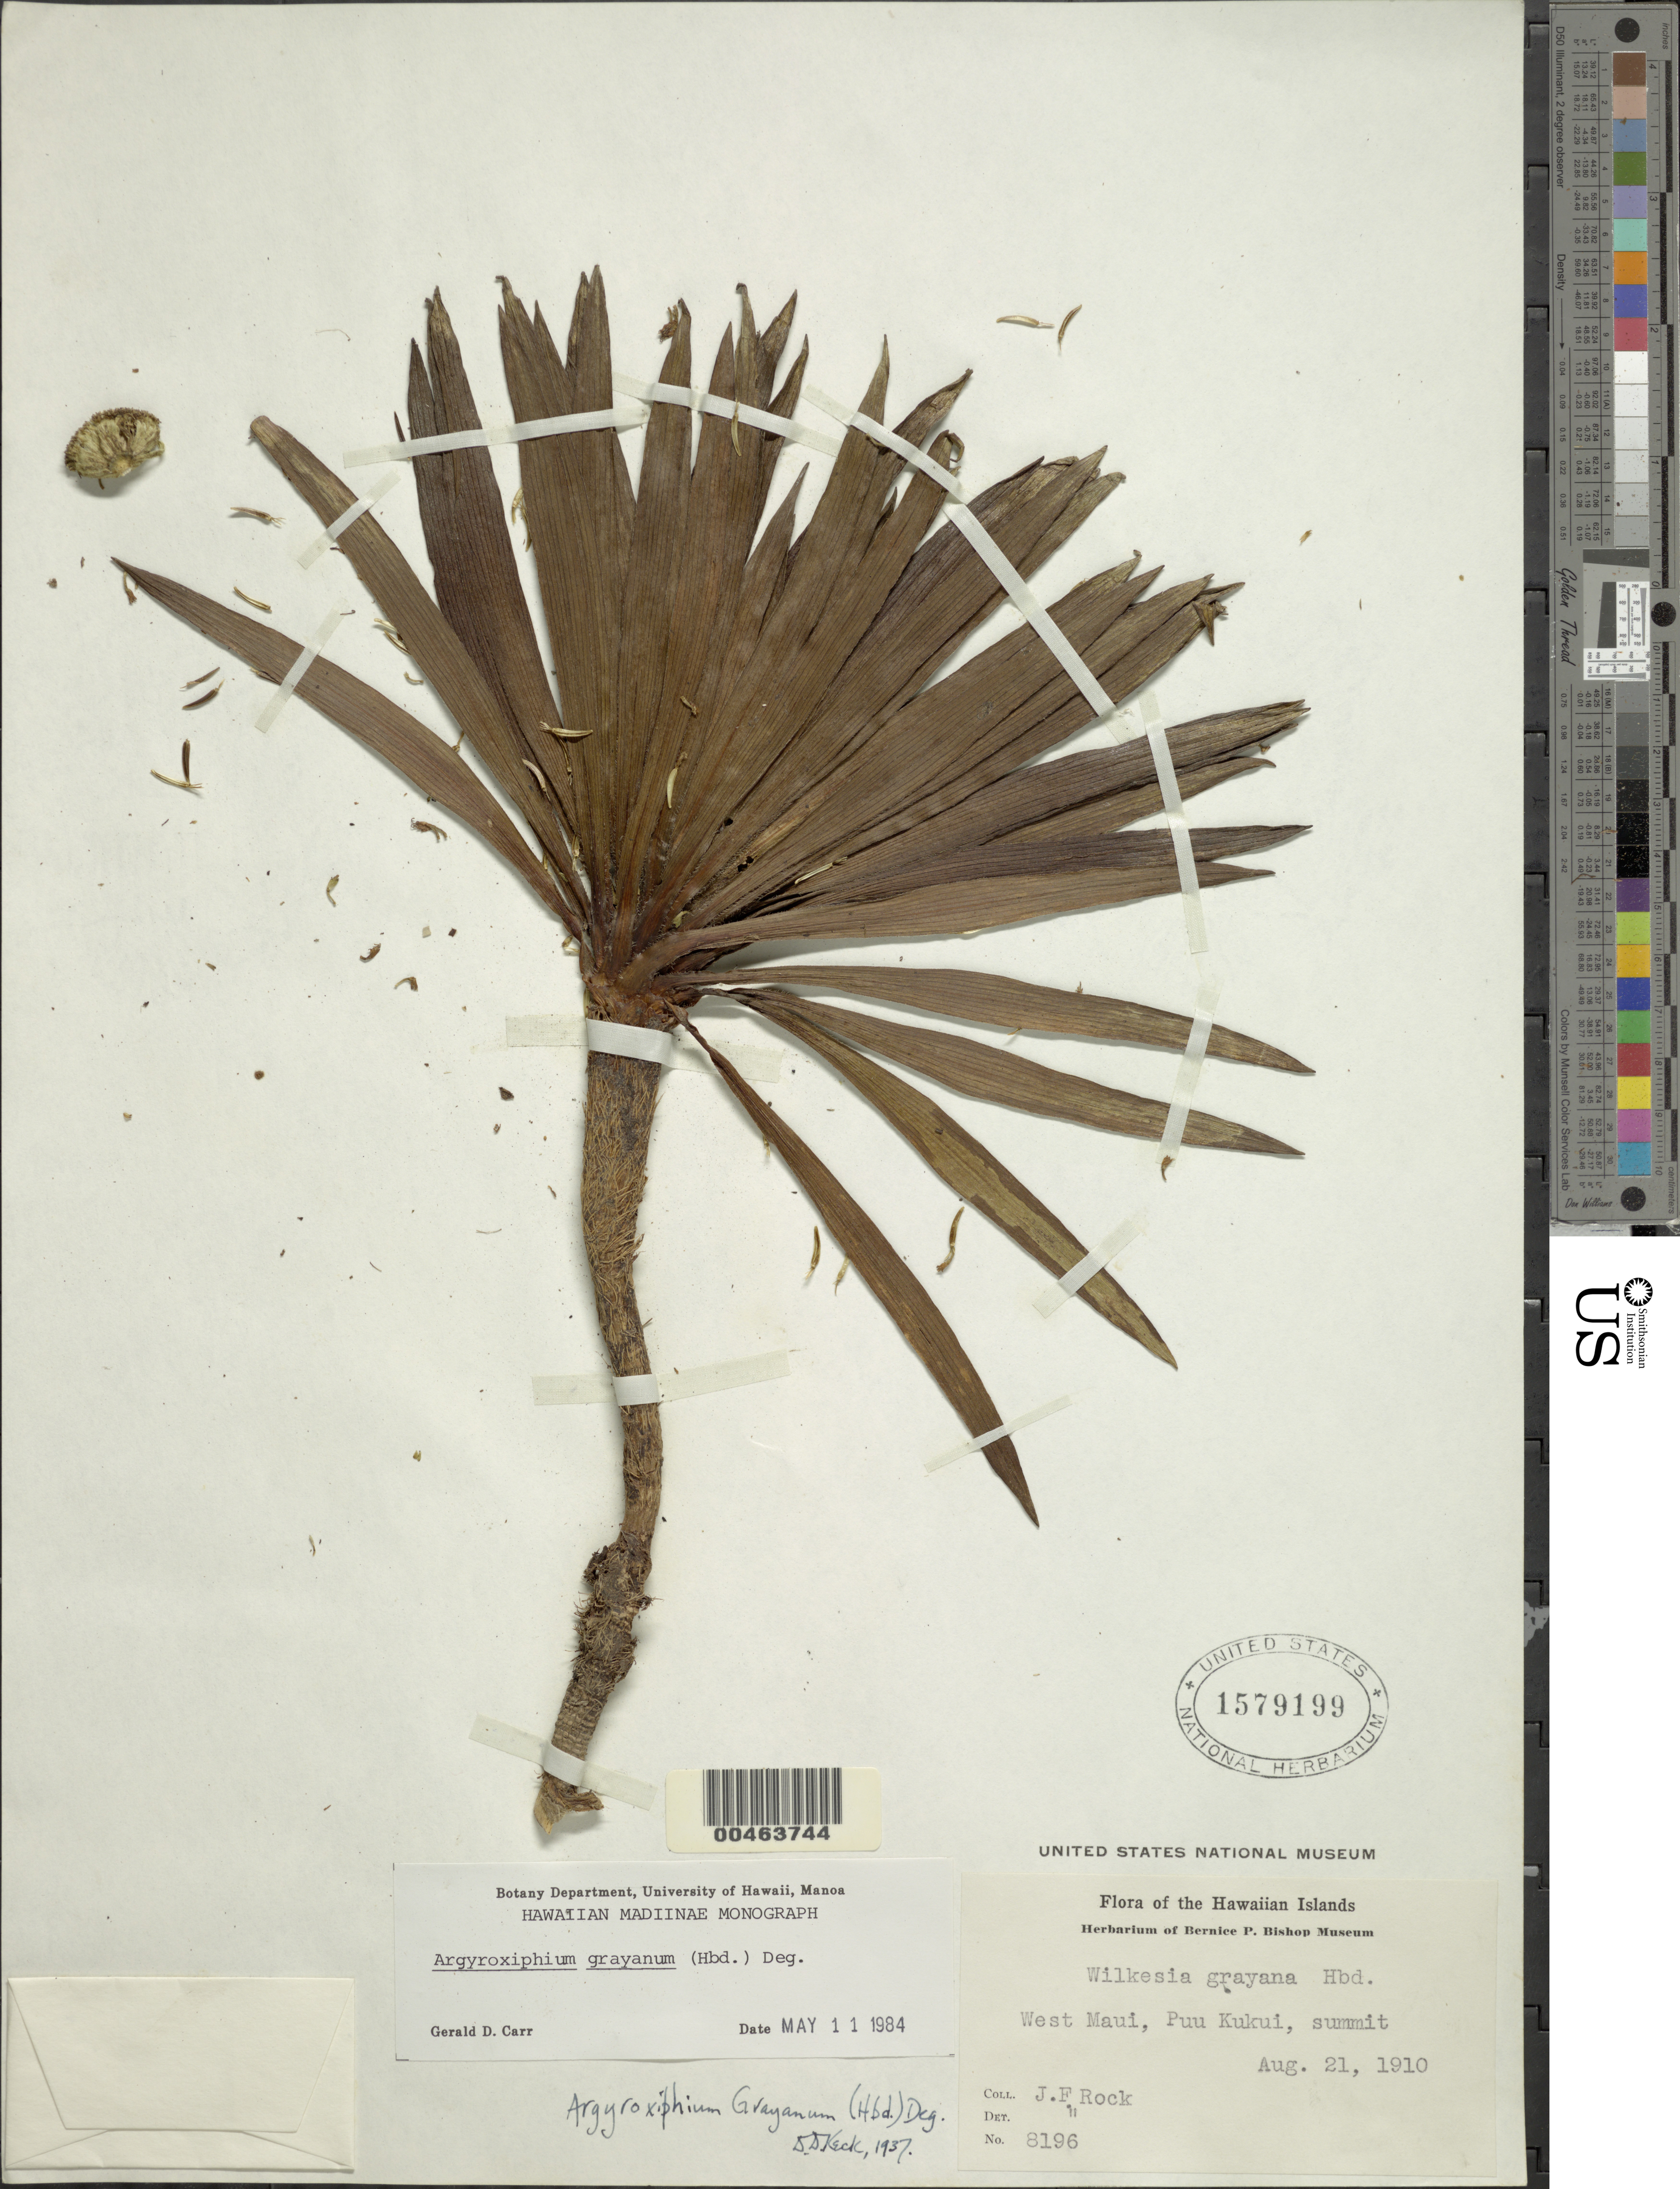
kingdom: Plantae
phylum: Tracheophyta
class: Magnoliopsida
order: Asterales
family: Asteraceae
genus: Argyroxiphium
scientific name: Argyroxiphium grayanum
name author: (Hillebr.) O. Deg.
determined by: Carr, G. D.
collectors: J. F. Rock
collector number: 8196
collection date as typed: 21 Aug 1910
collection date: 1910-08-21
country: United States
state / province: Hawaii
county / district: Maui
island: Maui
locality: West Maui, Puu Kukui, summit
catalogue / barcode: US 1579199